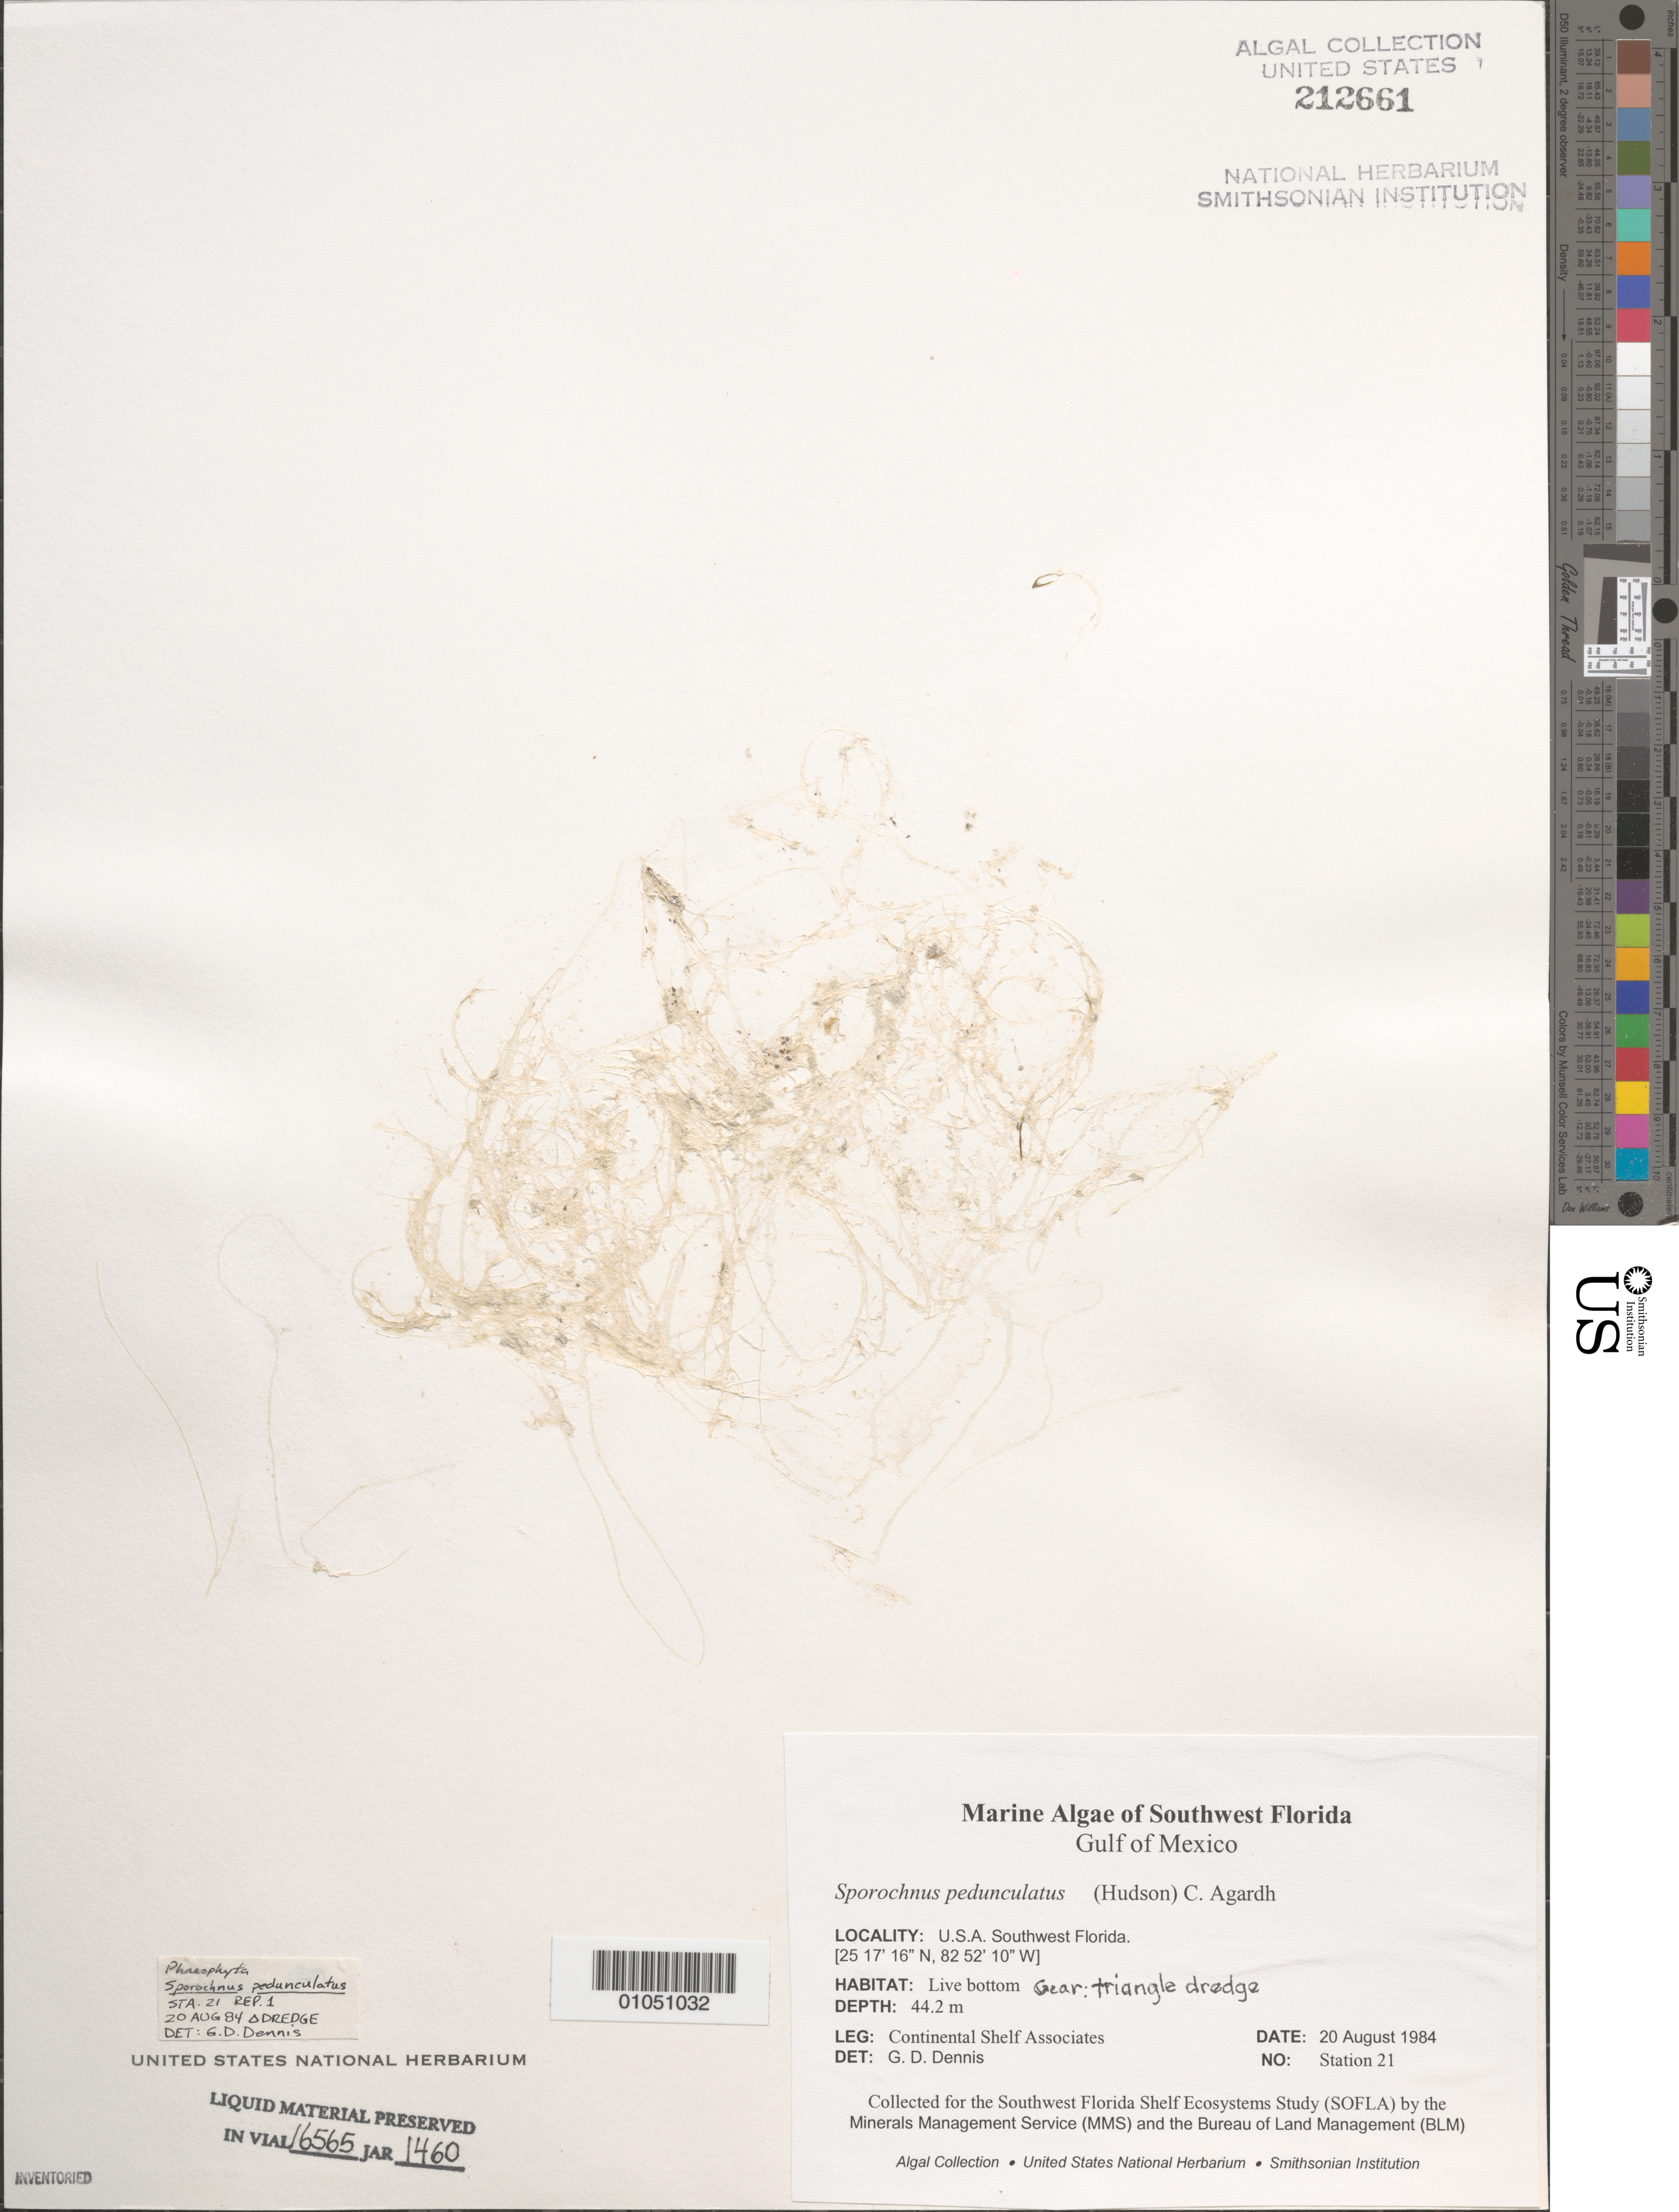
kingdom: Chromista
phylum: Ochrophyta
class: Phaeophyceae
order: Sporochnales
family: Sporochnaceae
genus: Sporochnus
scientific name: Sporochnus pedunculatus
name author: (Huds.) C. Agardh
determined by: Dennis, G. D.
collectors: Continental Shelf Associates Inc.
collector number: Station 21 Repl 1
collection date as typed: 20 Aug 1984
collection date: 1984-08-20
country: United States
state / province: Florida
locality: Gulf of Mexico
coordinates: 25 17'16"N, 82 52'10"W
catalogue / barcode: US 212661